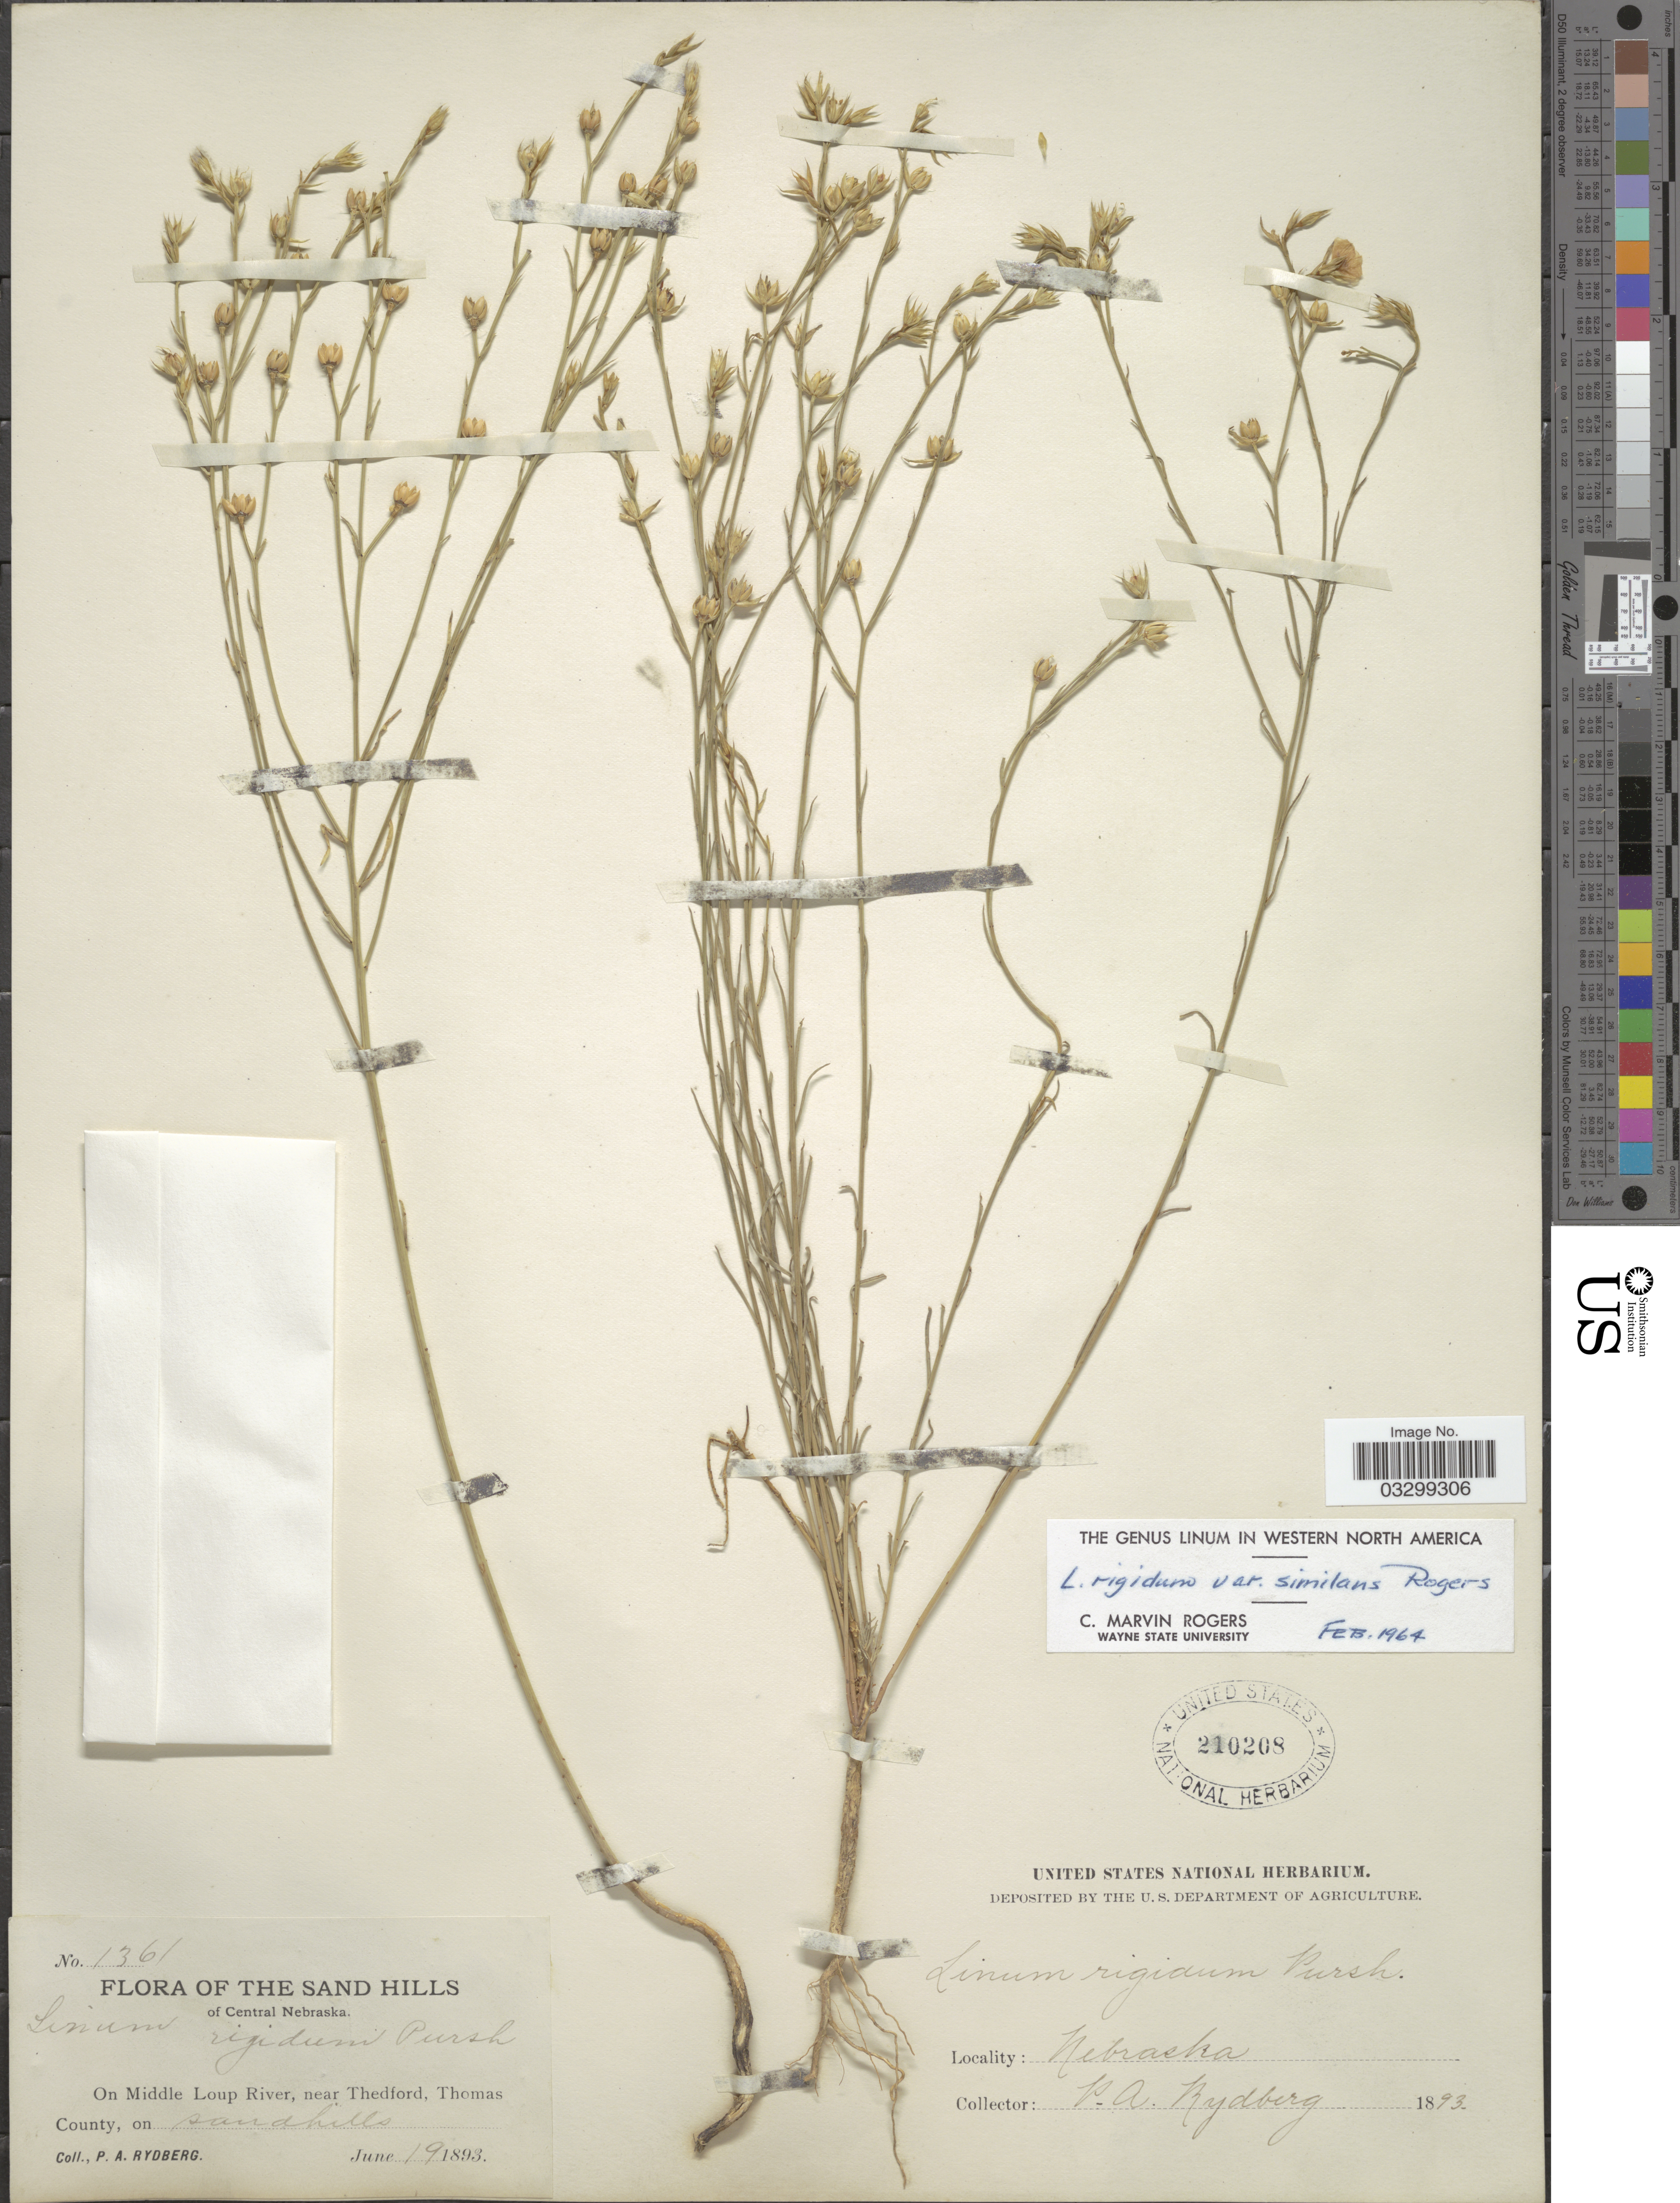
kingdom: Plantae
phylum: Tracheophyta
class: Magnoliopsida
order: Malpighiales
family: Linaceae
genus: Linum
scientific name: Linum rigidum var. simulans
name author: C.M. Rogers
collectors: P. A. Rydberg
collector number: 1361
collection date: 1893-06-19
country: United States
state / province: Nebraska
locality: The Sand Hills of Central Nebraska. On Middle Loup River, near Thedford, Thomas County.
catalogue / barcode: US 210208